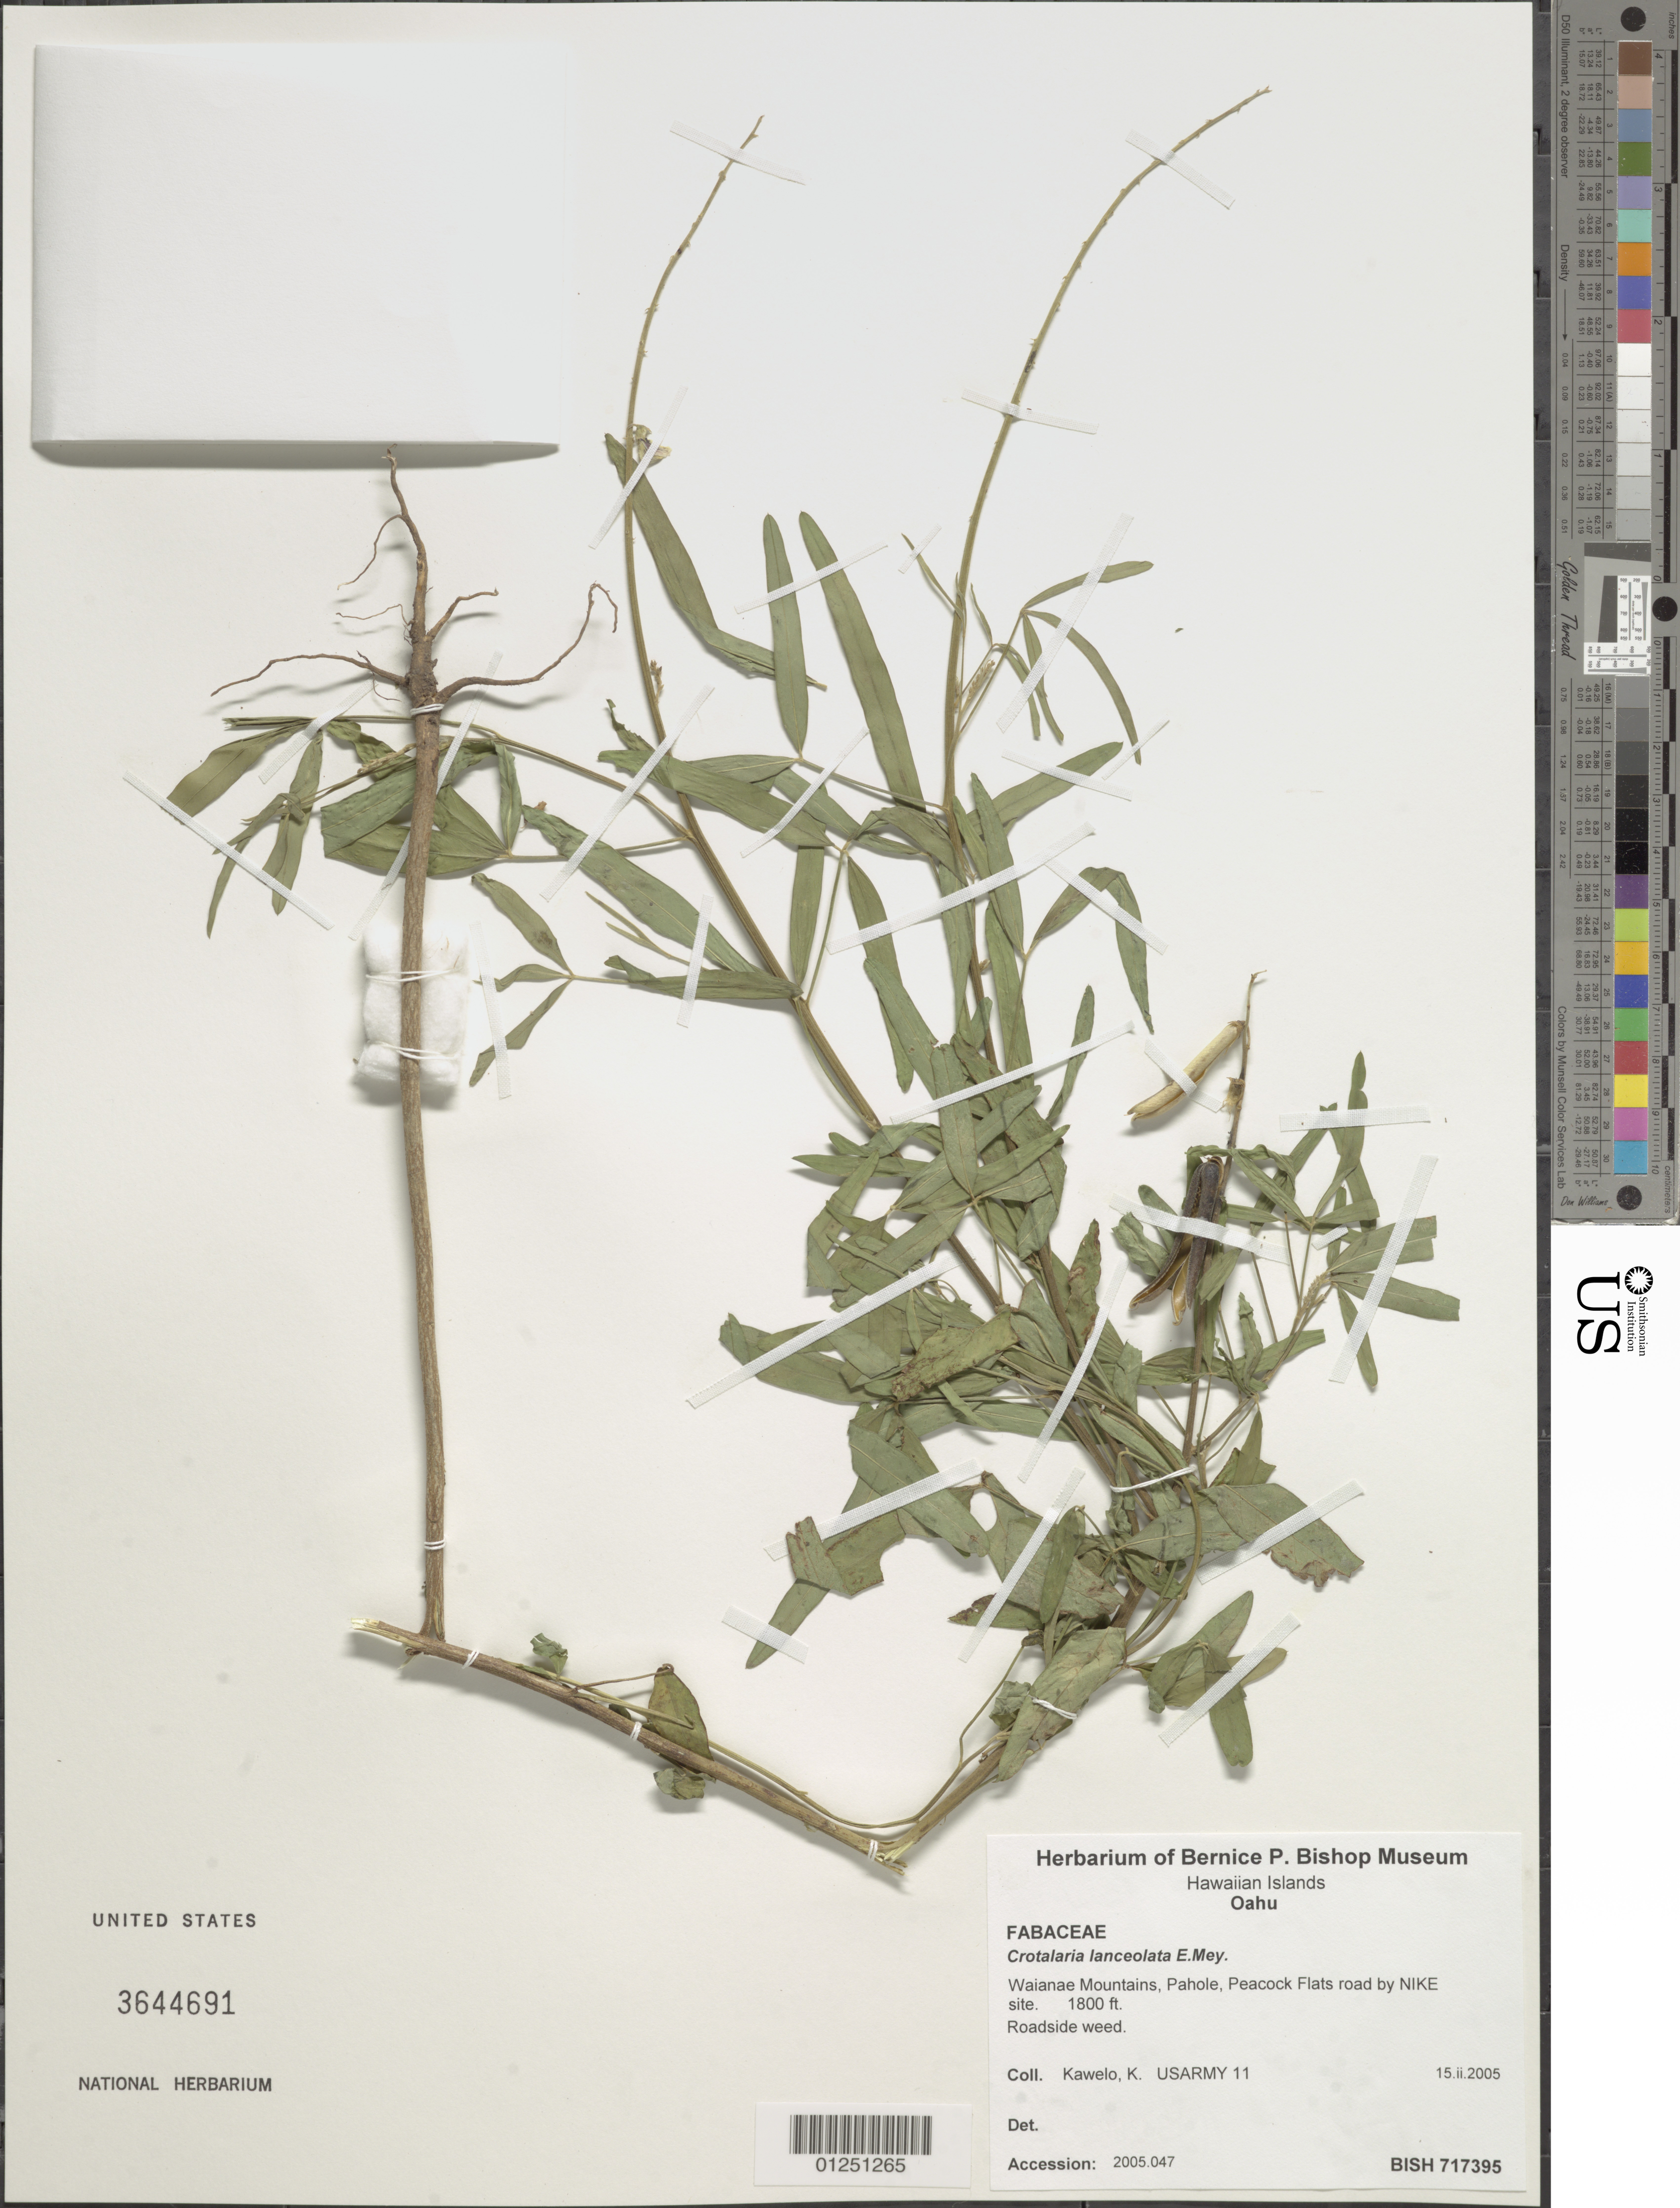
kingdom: Plantae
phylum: Tracheophyta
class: Magnoliopsida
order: Fabales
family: Fabaceae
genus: Crotalaria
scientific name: Crotalaria lanceolata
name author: E. Mey.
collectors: K. Kawelo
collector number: USARMY 11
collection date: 2005-02-15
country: United States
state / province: Hawaii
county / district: Honolulu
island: Oahu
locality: Waianae Mountains, Pahole, Peacock Flats road by NIKE site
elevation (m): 549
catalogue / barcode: US 3644691